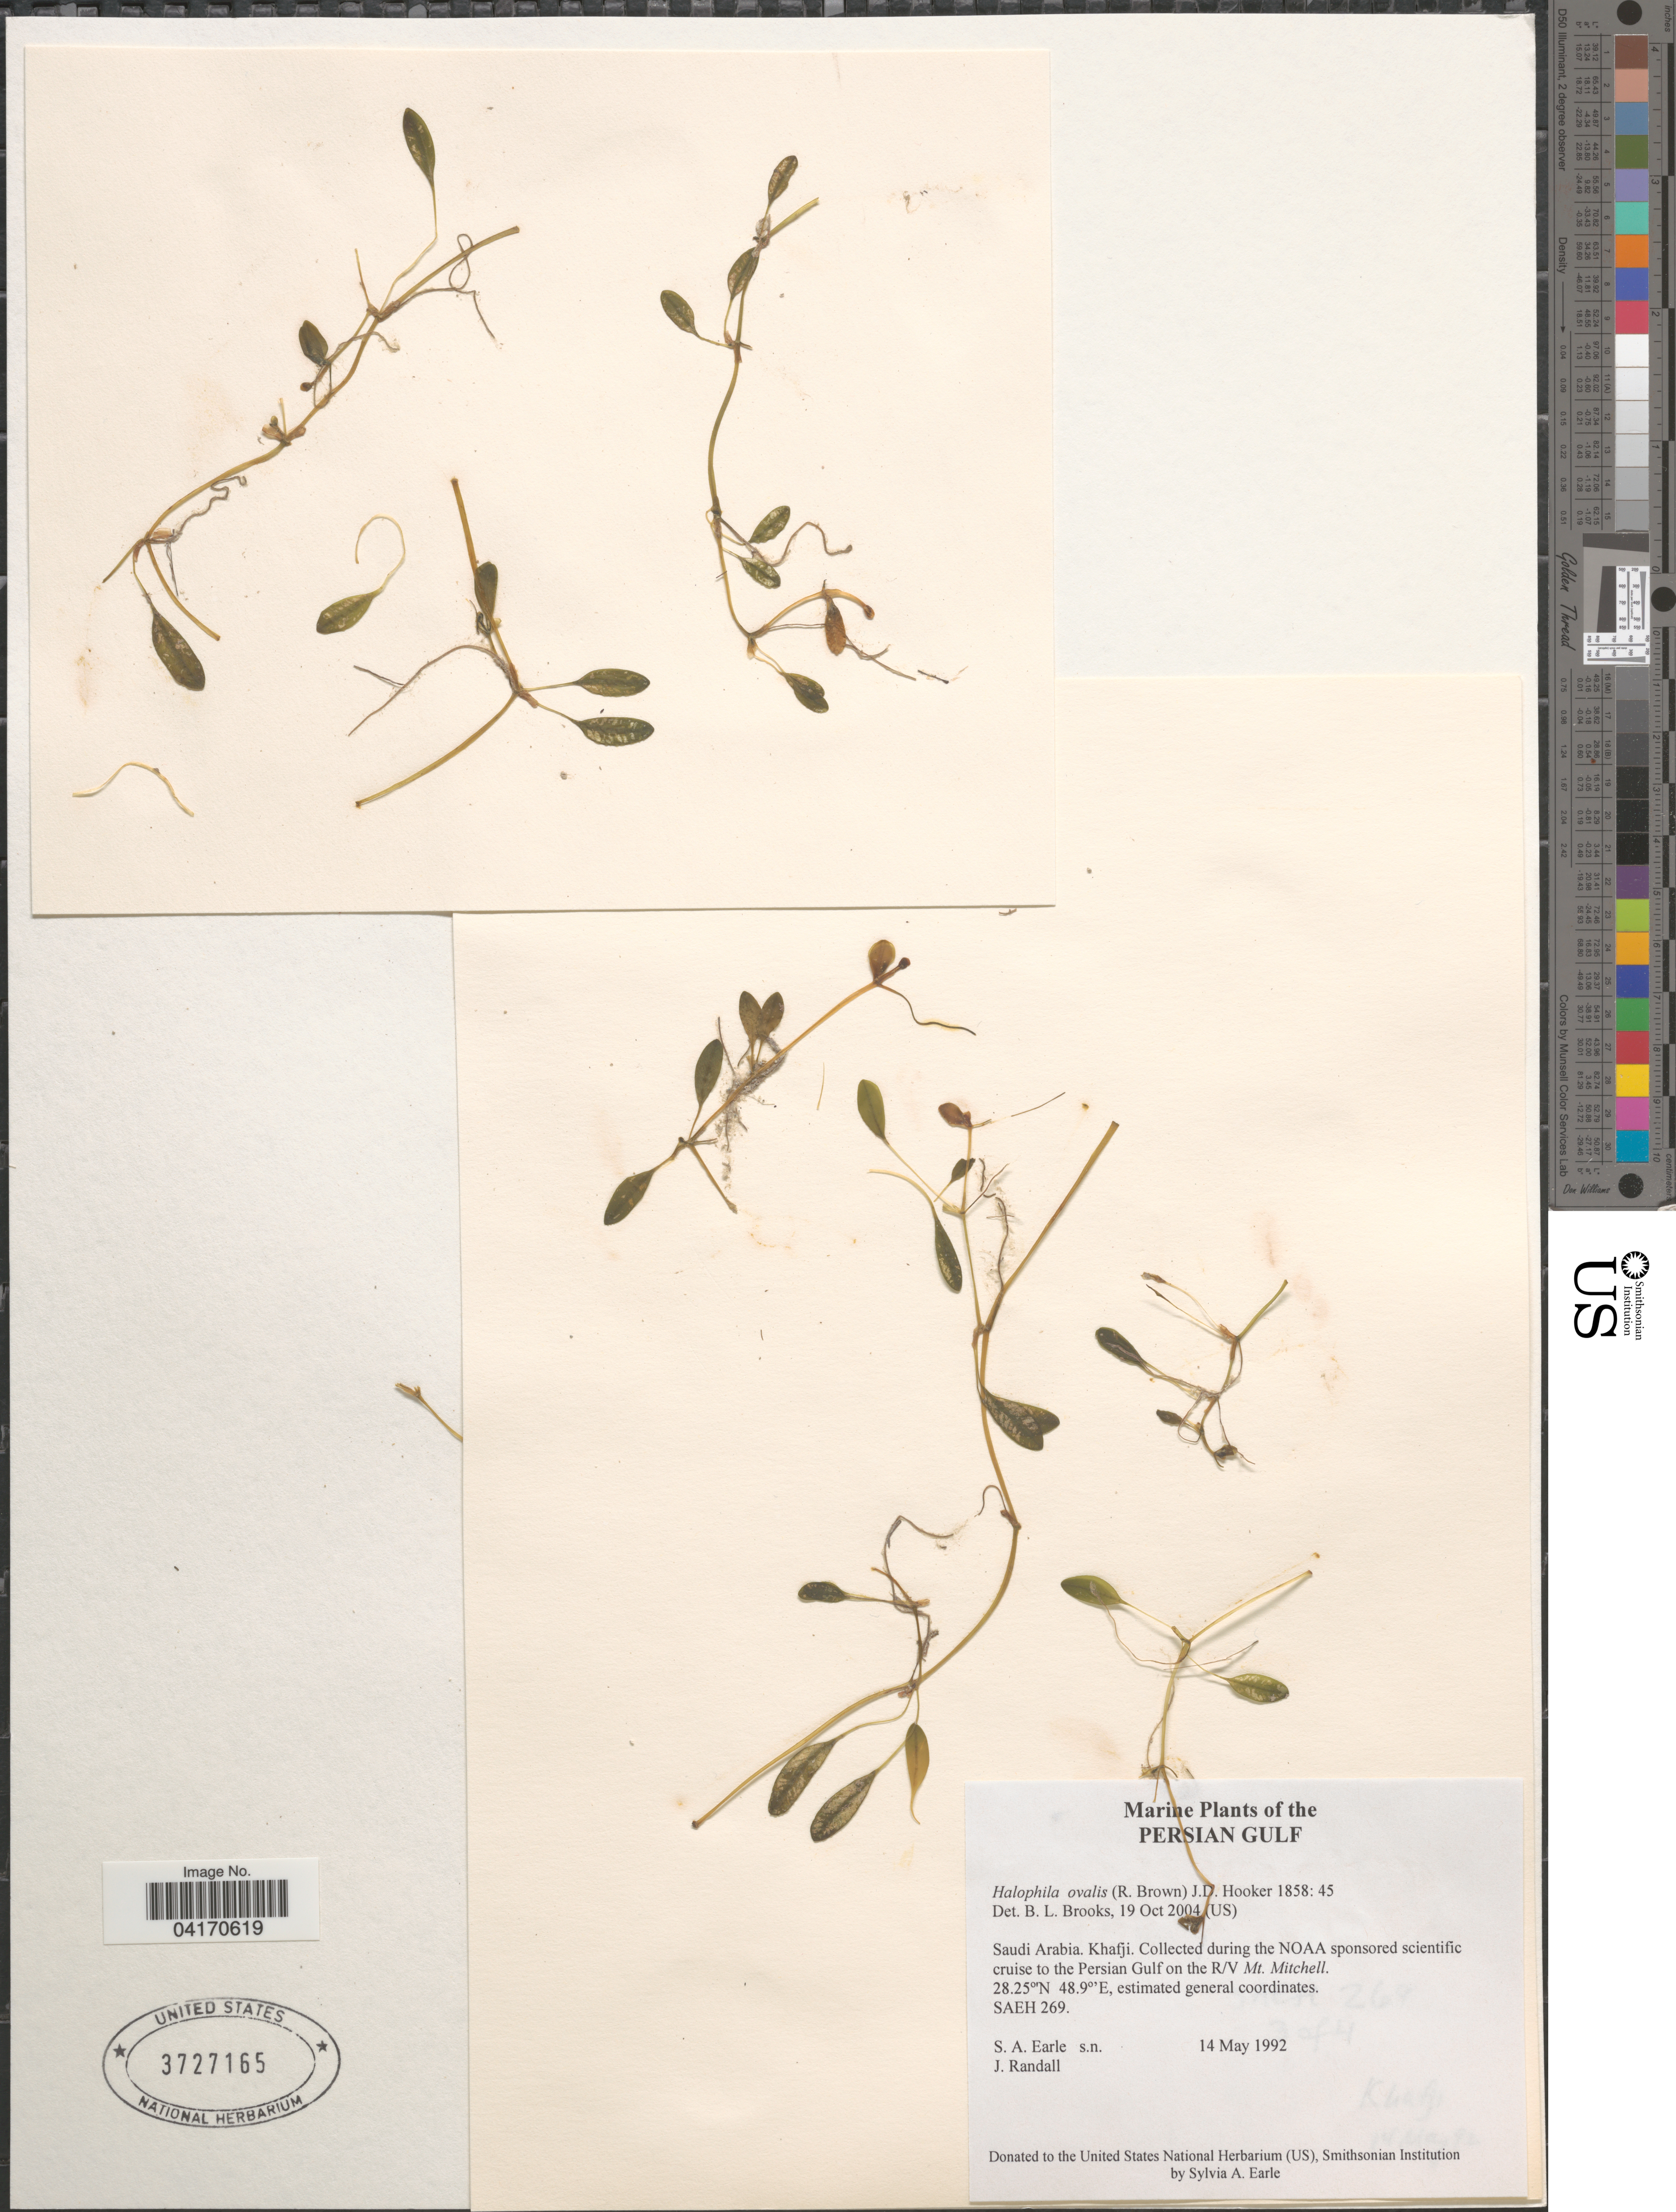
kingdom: Plantae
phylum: Tracheophyta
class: Liliopsida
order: Alismatales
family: Hydrocharitaceae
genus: Halophila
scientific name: Halophila ovalis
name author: (R. Br.) Hook. f.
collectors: S. A. Earle & J. Randall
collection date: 1992-05-14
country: Saudi Arabia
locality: Persian Gulf. Khafji. During the NOAA sponsored scientific cruise to the Persian Gulf on the R/V Mt. Mitchell. SAEH 269.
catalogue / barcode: US 3727165